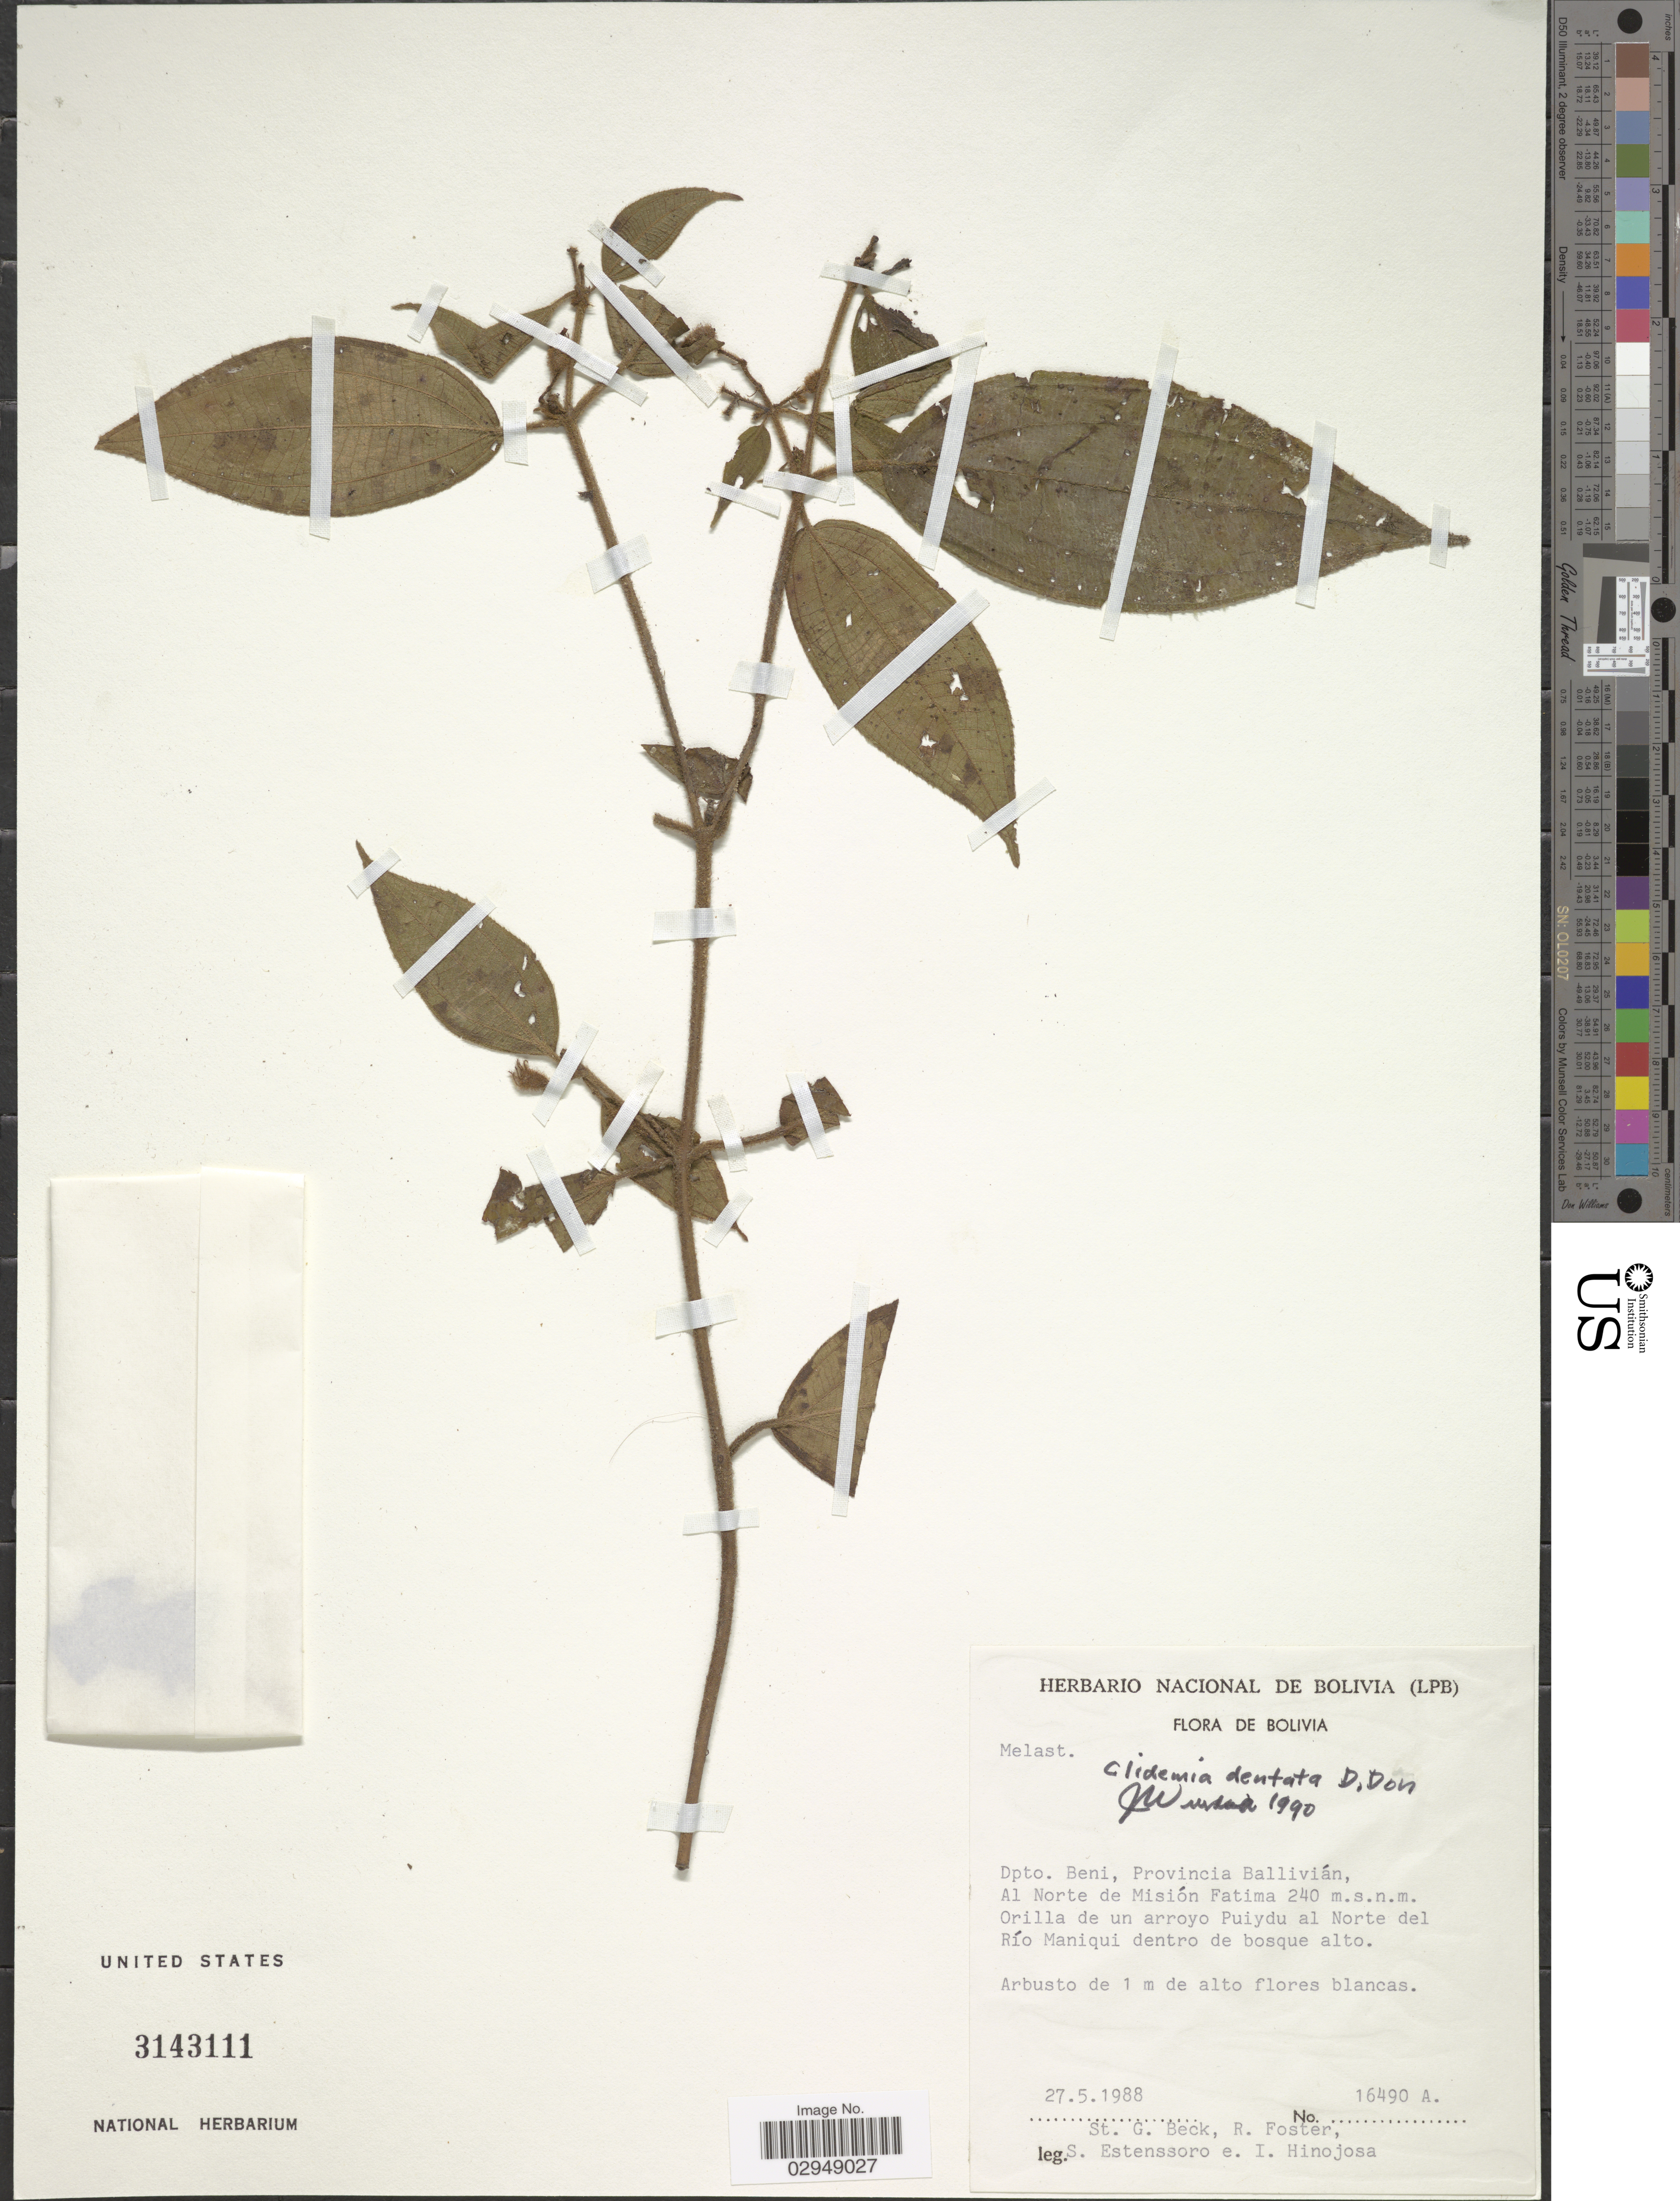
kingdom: Plantae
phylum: Tracheophyta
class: Magnoliopsida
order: Myrtales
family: Melastomataceae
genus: Clidemia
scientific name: Clidemia dentata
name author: D. Don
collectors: S. G. Beck, R. Foster, S. Estenssoro & I. Hinojosa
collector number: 16490A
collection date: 1988-05-27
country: Bolivia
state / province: Beni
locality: Dpto. Beni, Provincia Ballivián, Al Norte de Misión Fatima. Orilla de un arroyo Puiydu al Norte del Río Maniqui dentro de bosque alto.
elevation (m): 240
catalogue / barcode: US 3143111